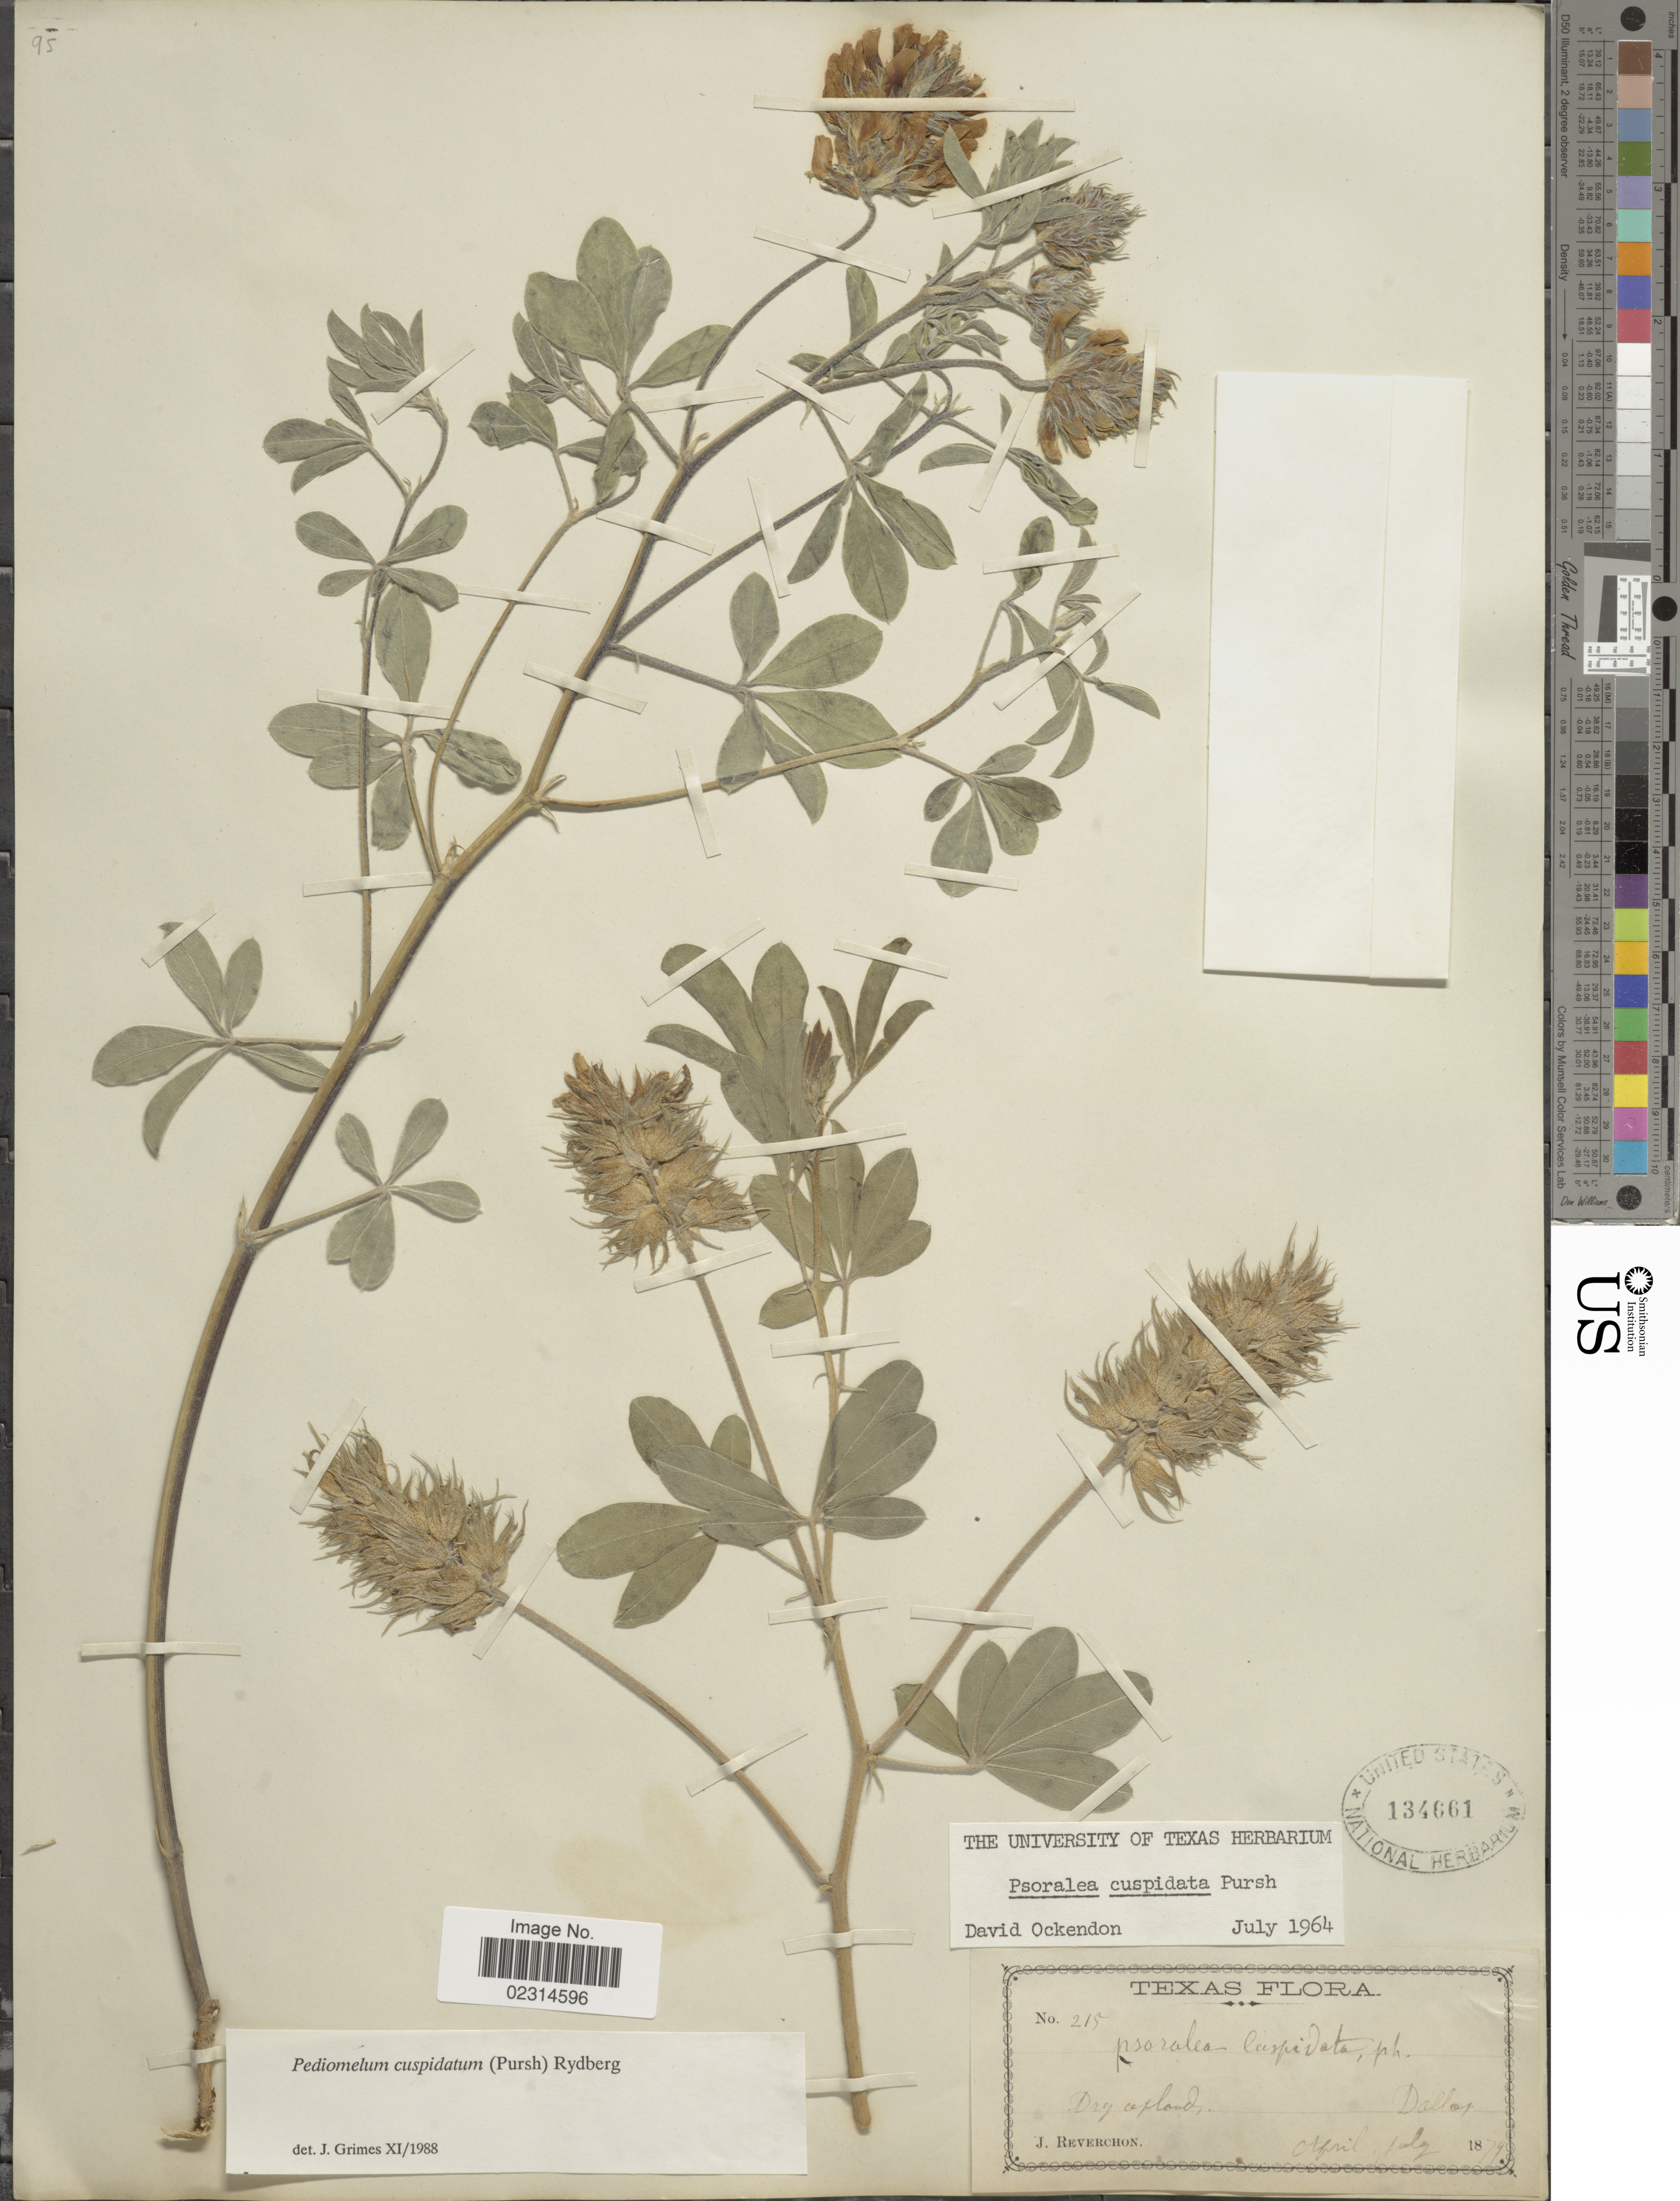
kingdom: Plantae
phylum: Tracheophyta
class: Magnoliopsida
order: Fabales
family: Fabaceae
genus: Pediomelum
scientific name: Pediomelum cuspidatum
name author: (Pursh) Rydb.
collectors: J. Reverchon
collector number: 215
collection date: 1879-04/1879-07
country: United States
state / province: Texas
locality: Dry upland, Dallas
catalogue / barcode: US 134661